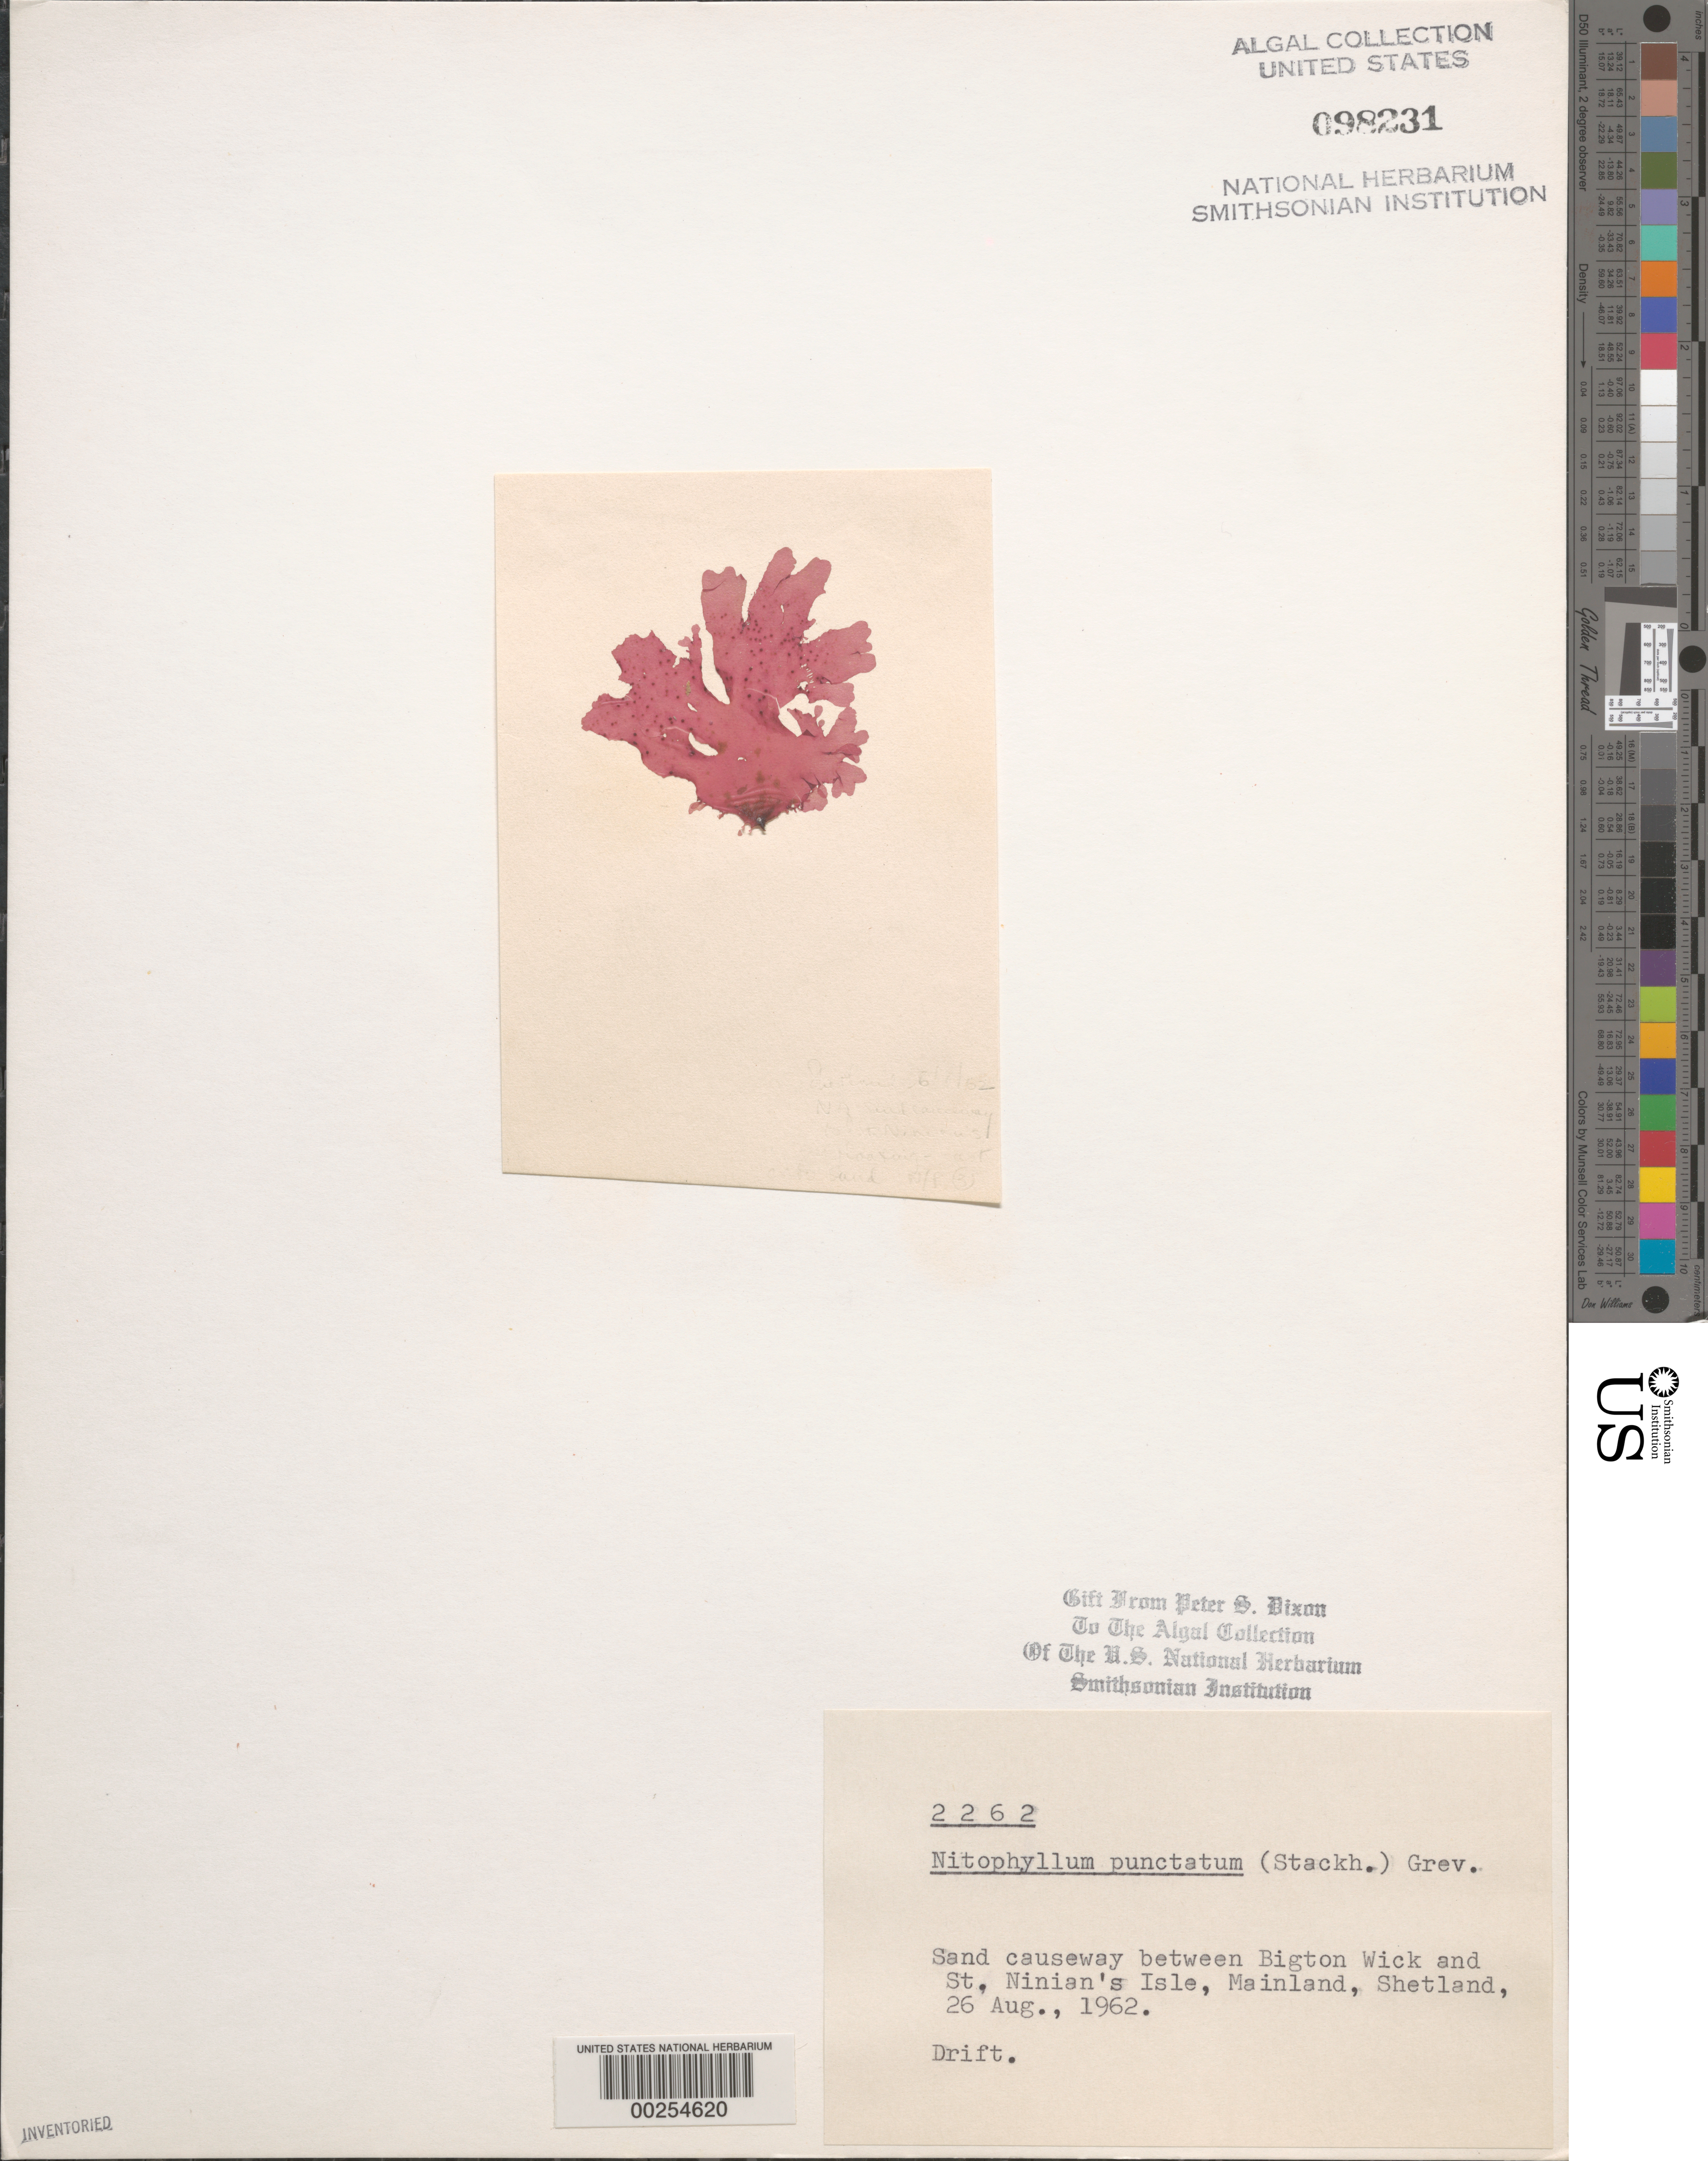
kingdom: Plantae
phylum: Rhodophyta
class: Florideophyceae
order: Ceramiales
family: Delesseriaceae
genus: Nitophyllum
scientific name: Nitophyllum punctatum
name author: (Stackh.) Grev.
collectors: P. S. Dixon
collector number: PSD 2262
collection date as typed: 26 Aug 1962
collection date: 1962-08-26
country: United Kingdom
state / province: Scotland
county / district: Shetland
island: Mainland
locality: Between Bigton Wick and St. Ninian's Island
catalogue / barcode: US 98231